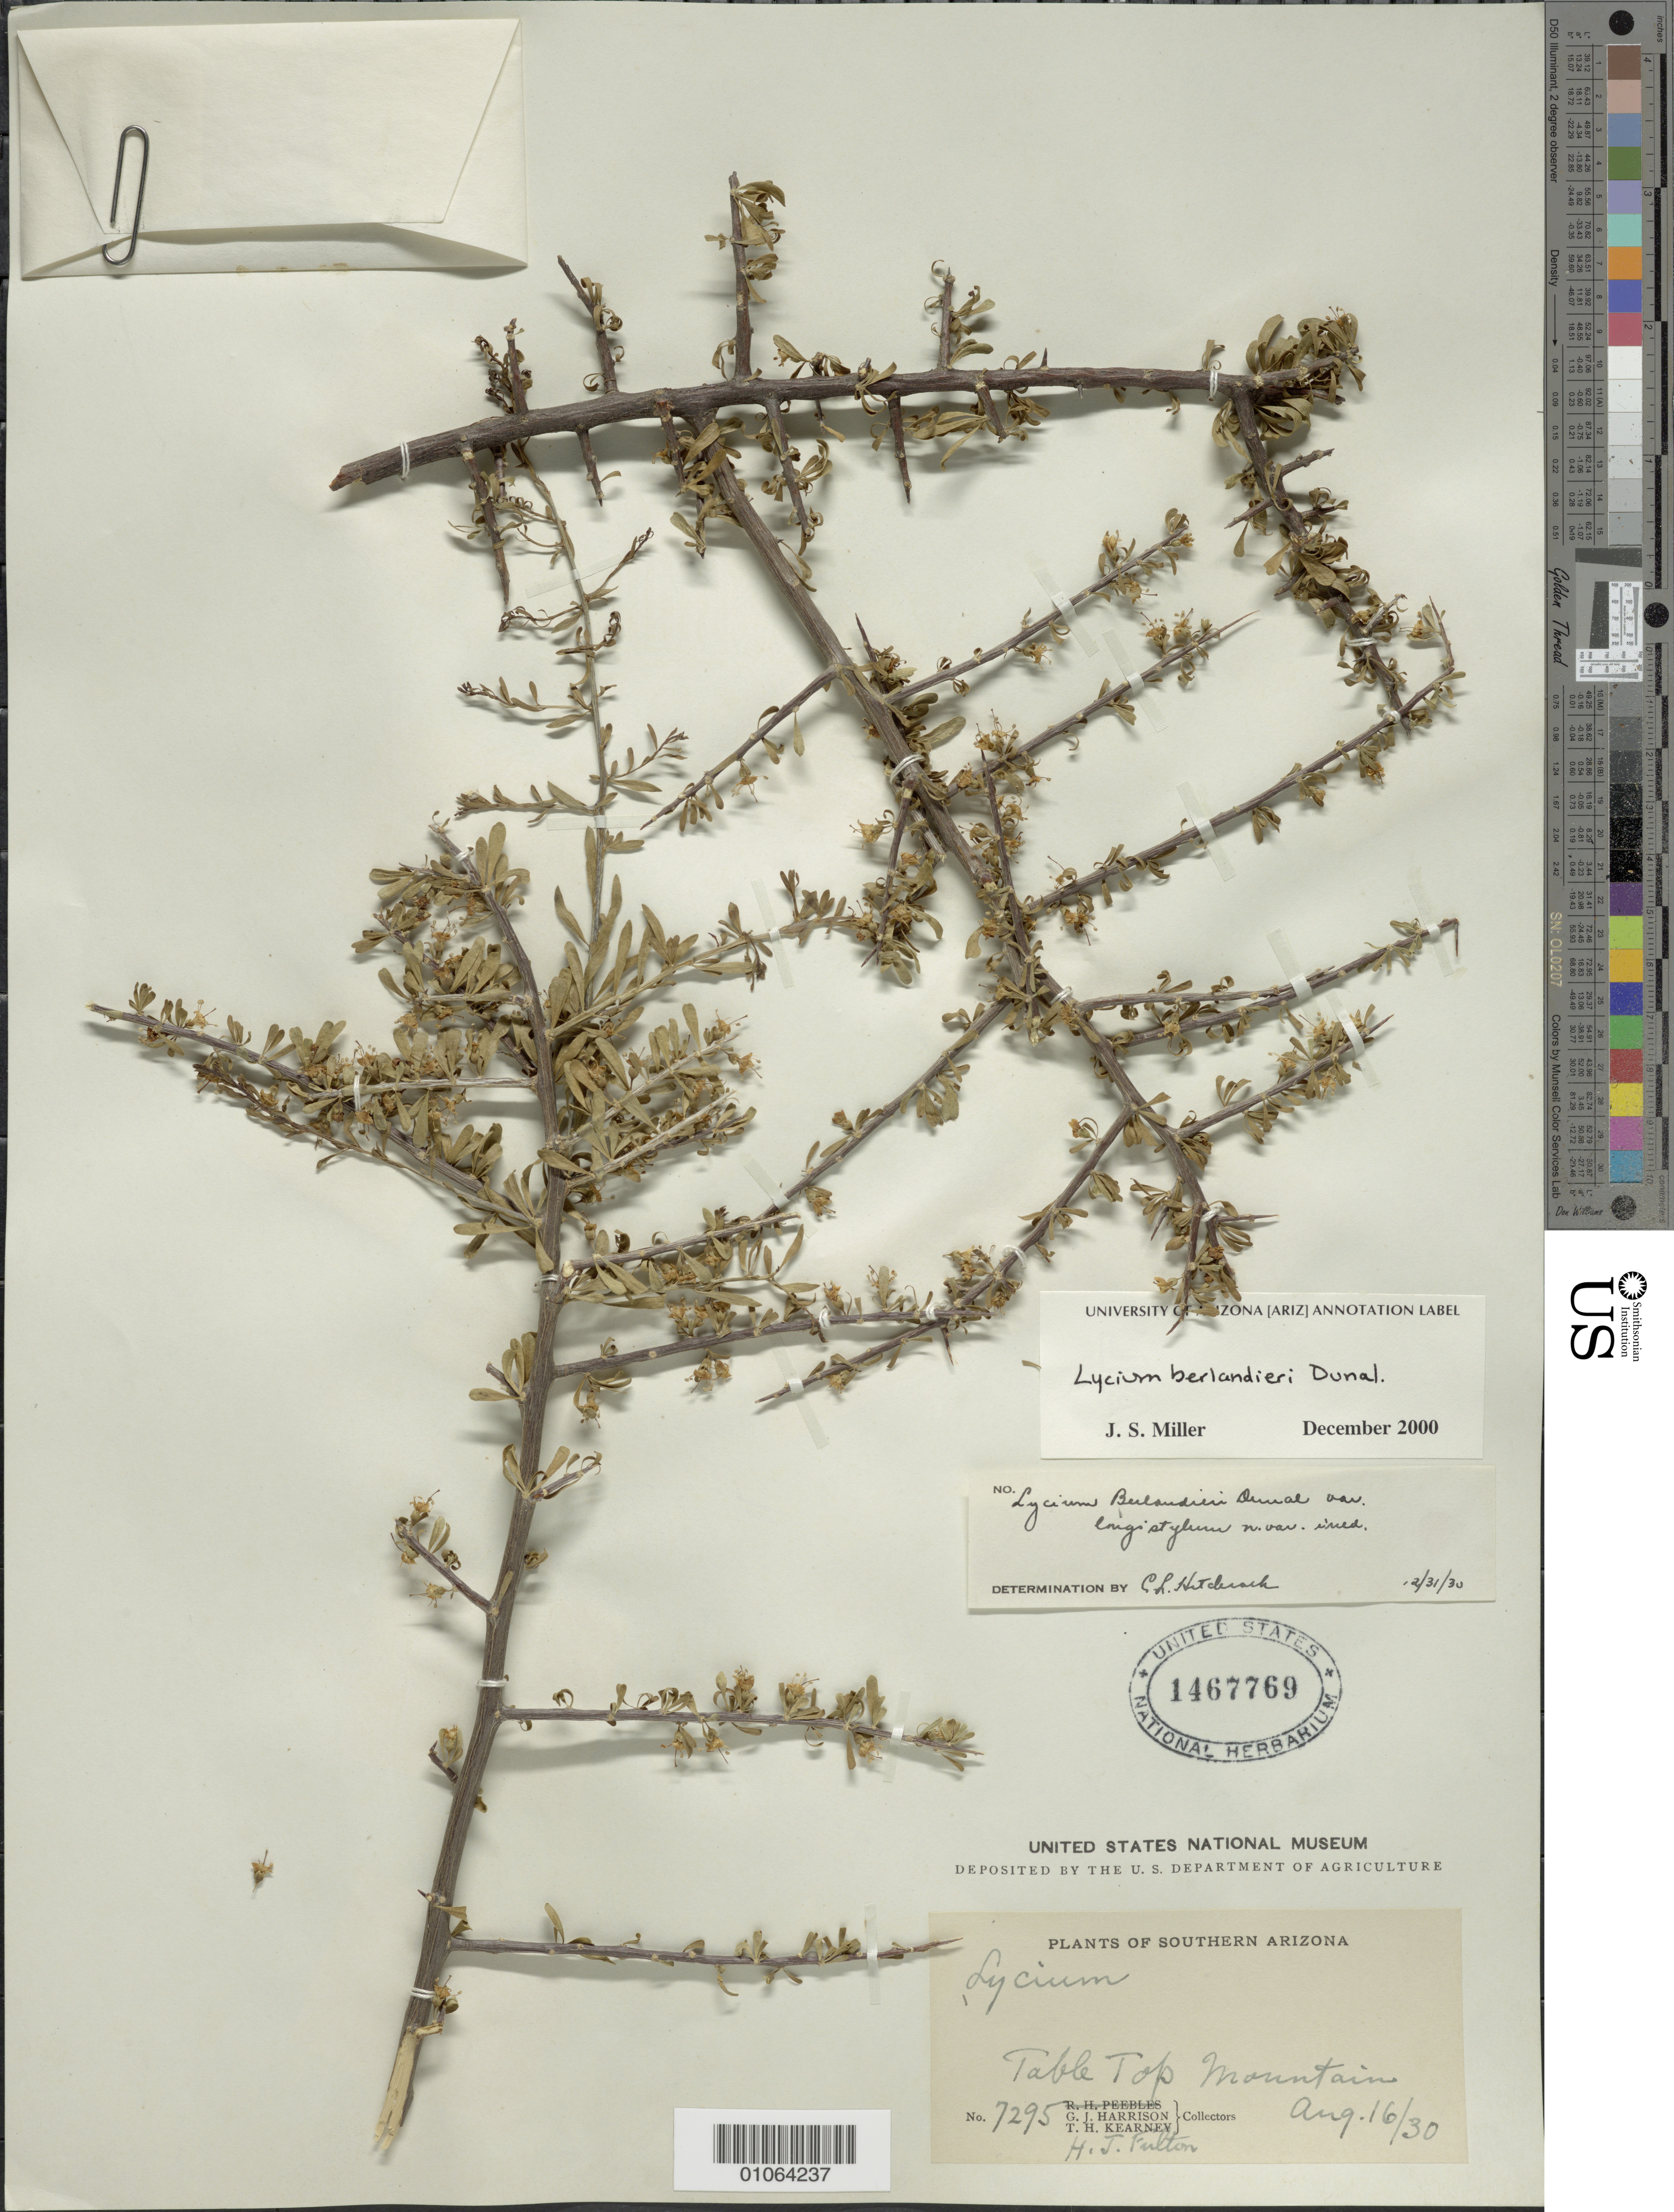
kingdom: Plantae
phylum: Tracheophyta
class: Magnoliopsida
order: Solanales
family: Solanaceae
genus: Lycium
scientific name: Lycium berlandieri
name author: Dunal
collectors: G. J. Harrison, T. H. Kearney & H. Fulton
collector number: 7295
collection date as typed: Transcribed d/m/y: 16/8/30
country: United States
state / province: Arizona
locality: Southern Arizona. Table Top Mountain.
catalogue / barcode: US 1467769